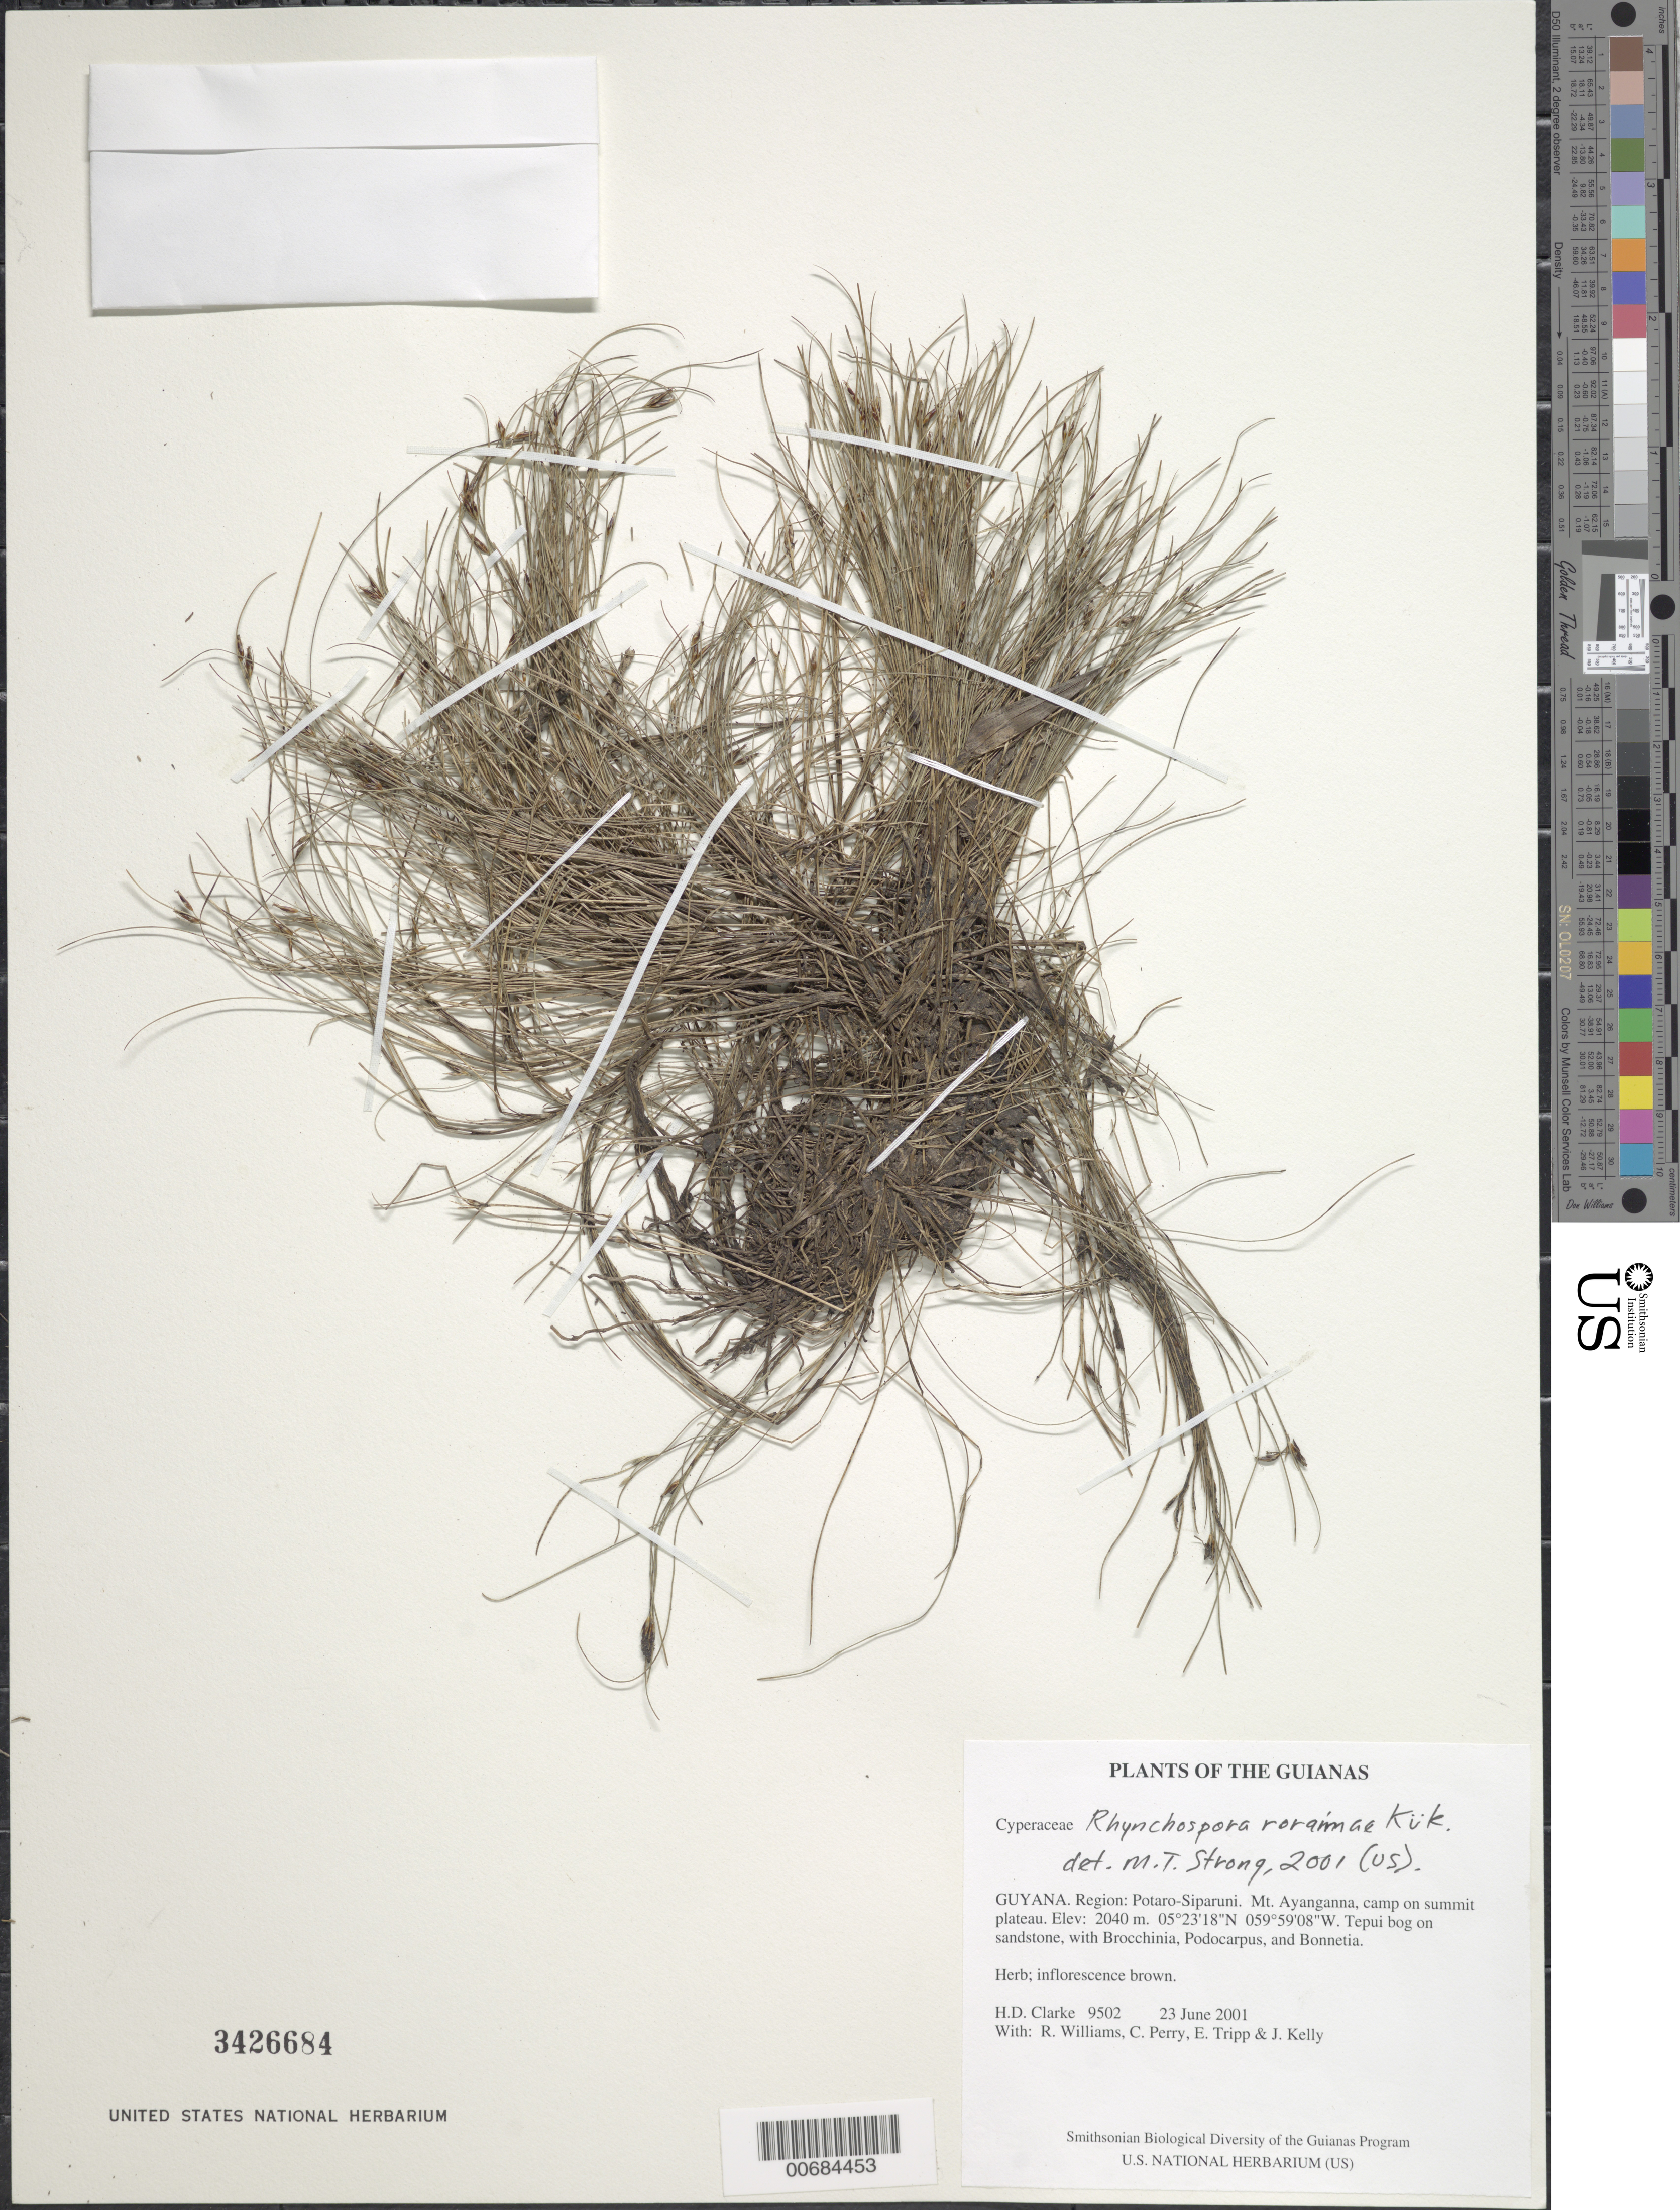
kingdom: Plantae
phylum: Tracheophyta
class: Liliopsida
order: Poales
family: Cyperaceae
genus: Rhynchospora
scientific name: Rhynchospora roraimae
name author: Kük.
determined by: Strong, M. T., (US), Smithsonian Institution - National Museum of Natural History (UNITED STATES)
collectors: H. D. Clarke, R. Williams, C. Perry, E. Tripp & J. Kelly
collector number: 9502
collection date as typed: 23 June 2001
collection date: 2001-06-23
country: Guyana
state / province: Potaro-Siparuni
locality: Mt. Ayanganna, camp on summit plateau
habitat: Tepui bog on sandstone, with Brocchinia, Podocarpus, and Bonnetia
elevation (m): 2040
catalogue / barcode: US 3426684